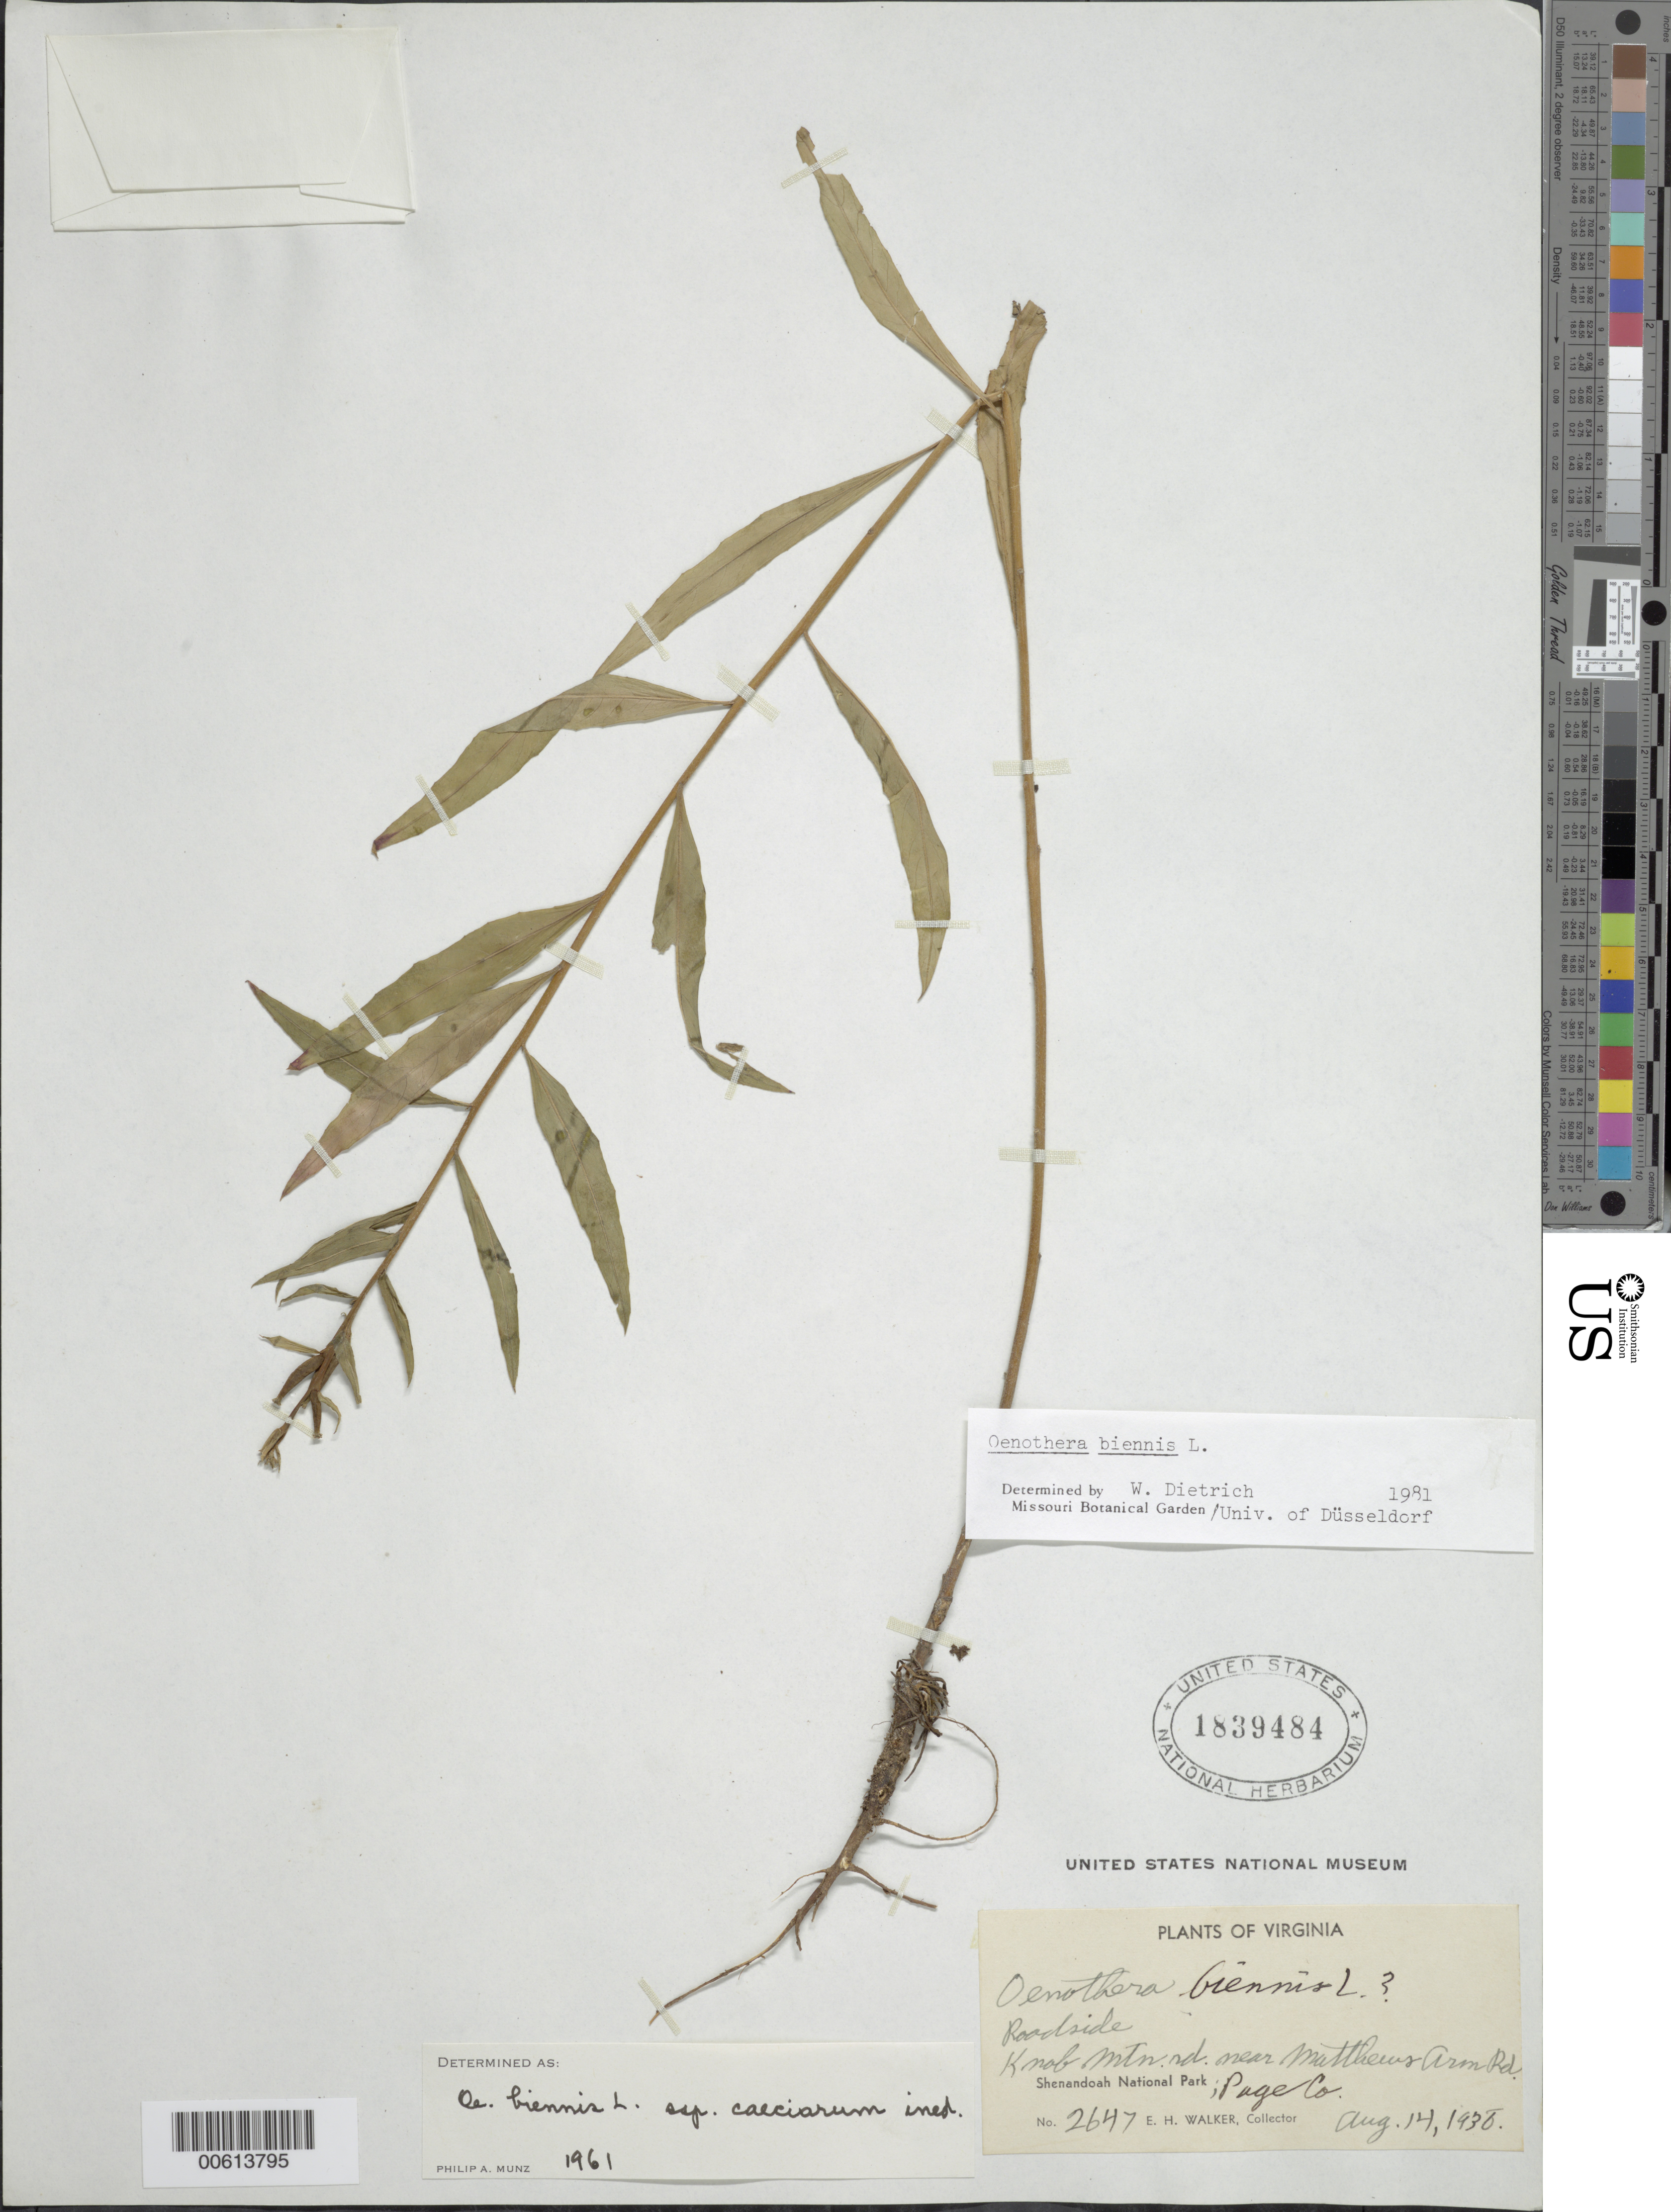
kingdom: Plantae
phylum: Tracheophyta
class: Magnoliopsida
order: Myrtales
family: Onagraceae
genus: Oenothera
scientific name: Oenothera biennis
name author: L.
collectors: E. H. Walker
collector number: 2647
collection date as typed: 14 Aug 1938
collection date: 1938-08-14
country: United States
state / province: Virginia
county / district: Page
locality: Knob Mtn, near Matthews Arm Road, Shenandoah National Park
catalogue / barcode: US 1839484